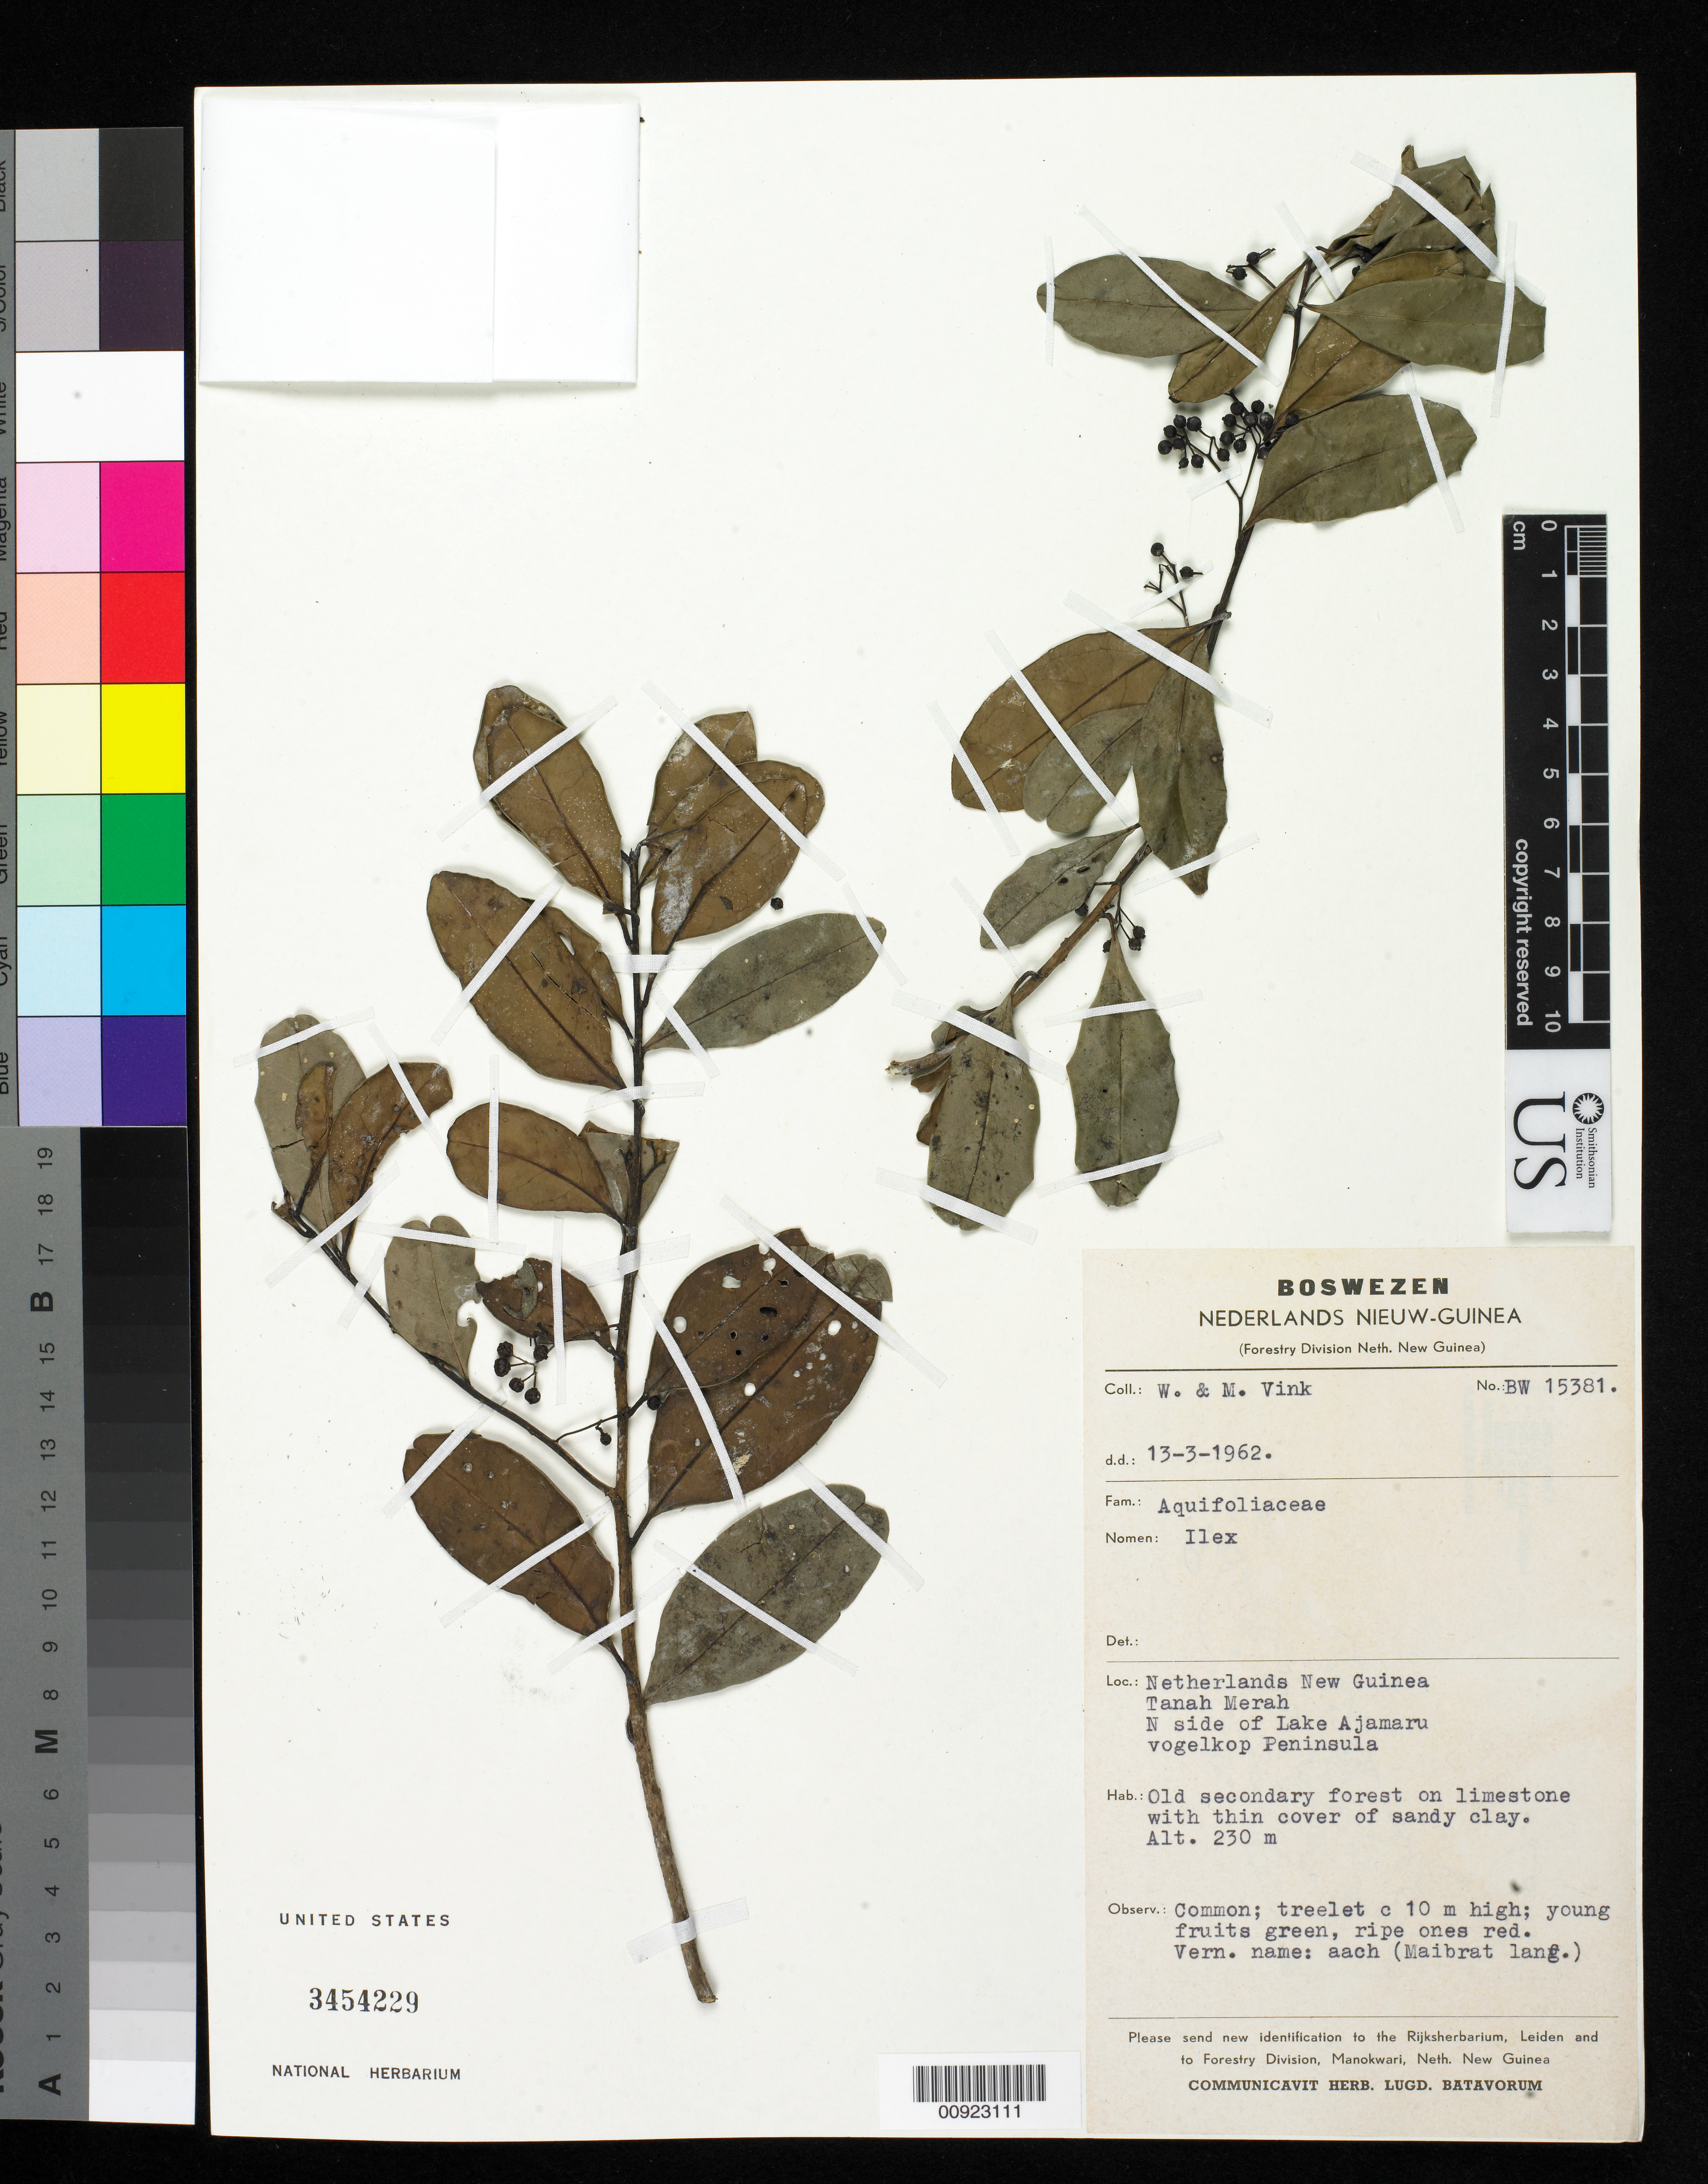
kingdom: Plantae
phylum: Tracheophyta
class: Magnoliopsida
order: Aquifoliales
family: Aquifoliaceae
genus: Ilex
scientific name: Ilex sp.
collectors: W. Vink & M. Vink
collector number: BW 15381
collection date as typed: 13 Mar 1962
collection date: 1962-03-13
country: Indonesia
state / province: Papua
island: New Guinea I.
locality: Netherlands New Guinea; Tanah Merah; N. side of Lake Ajamaru; vogelkop Peninsula. Irian Jaya.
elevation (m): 230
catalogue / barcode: US 3454229